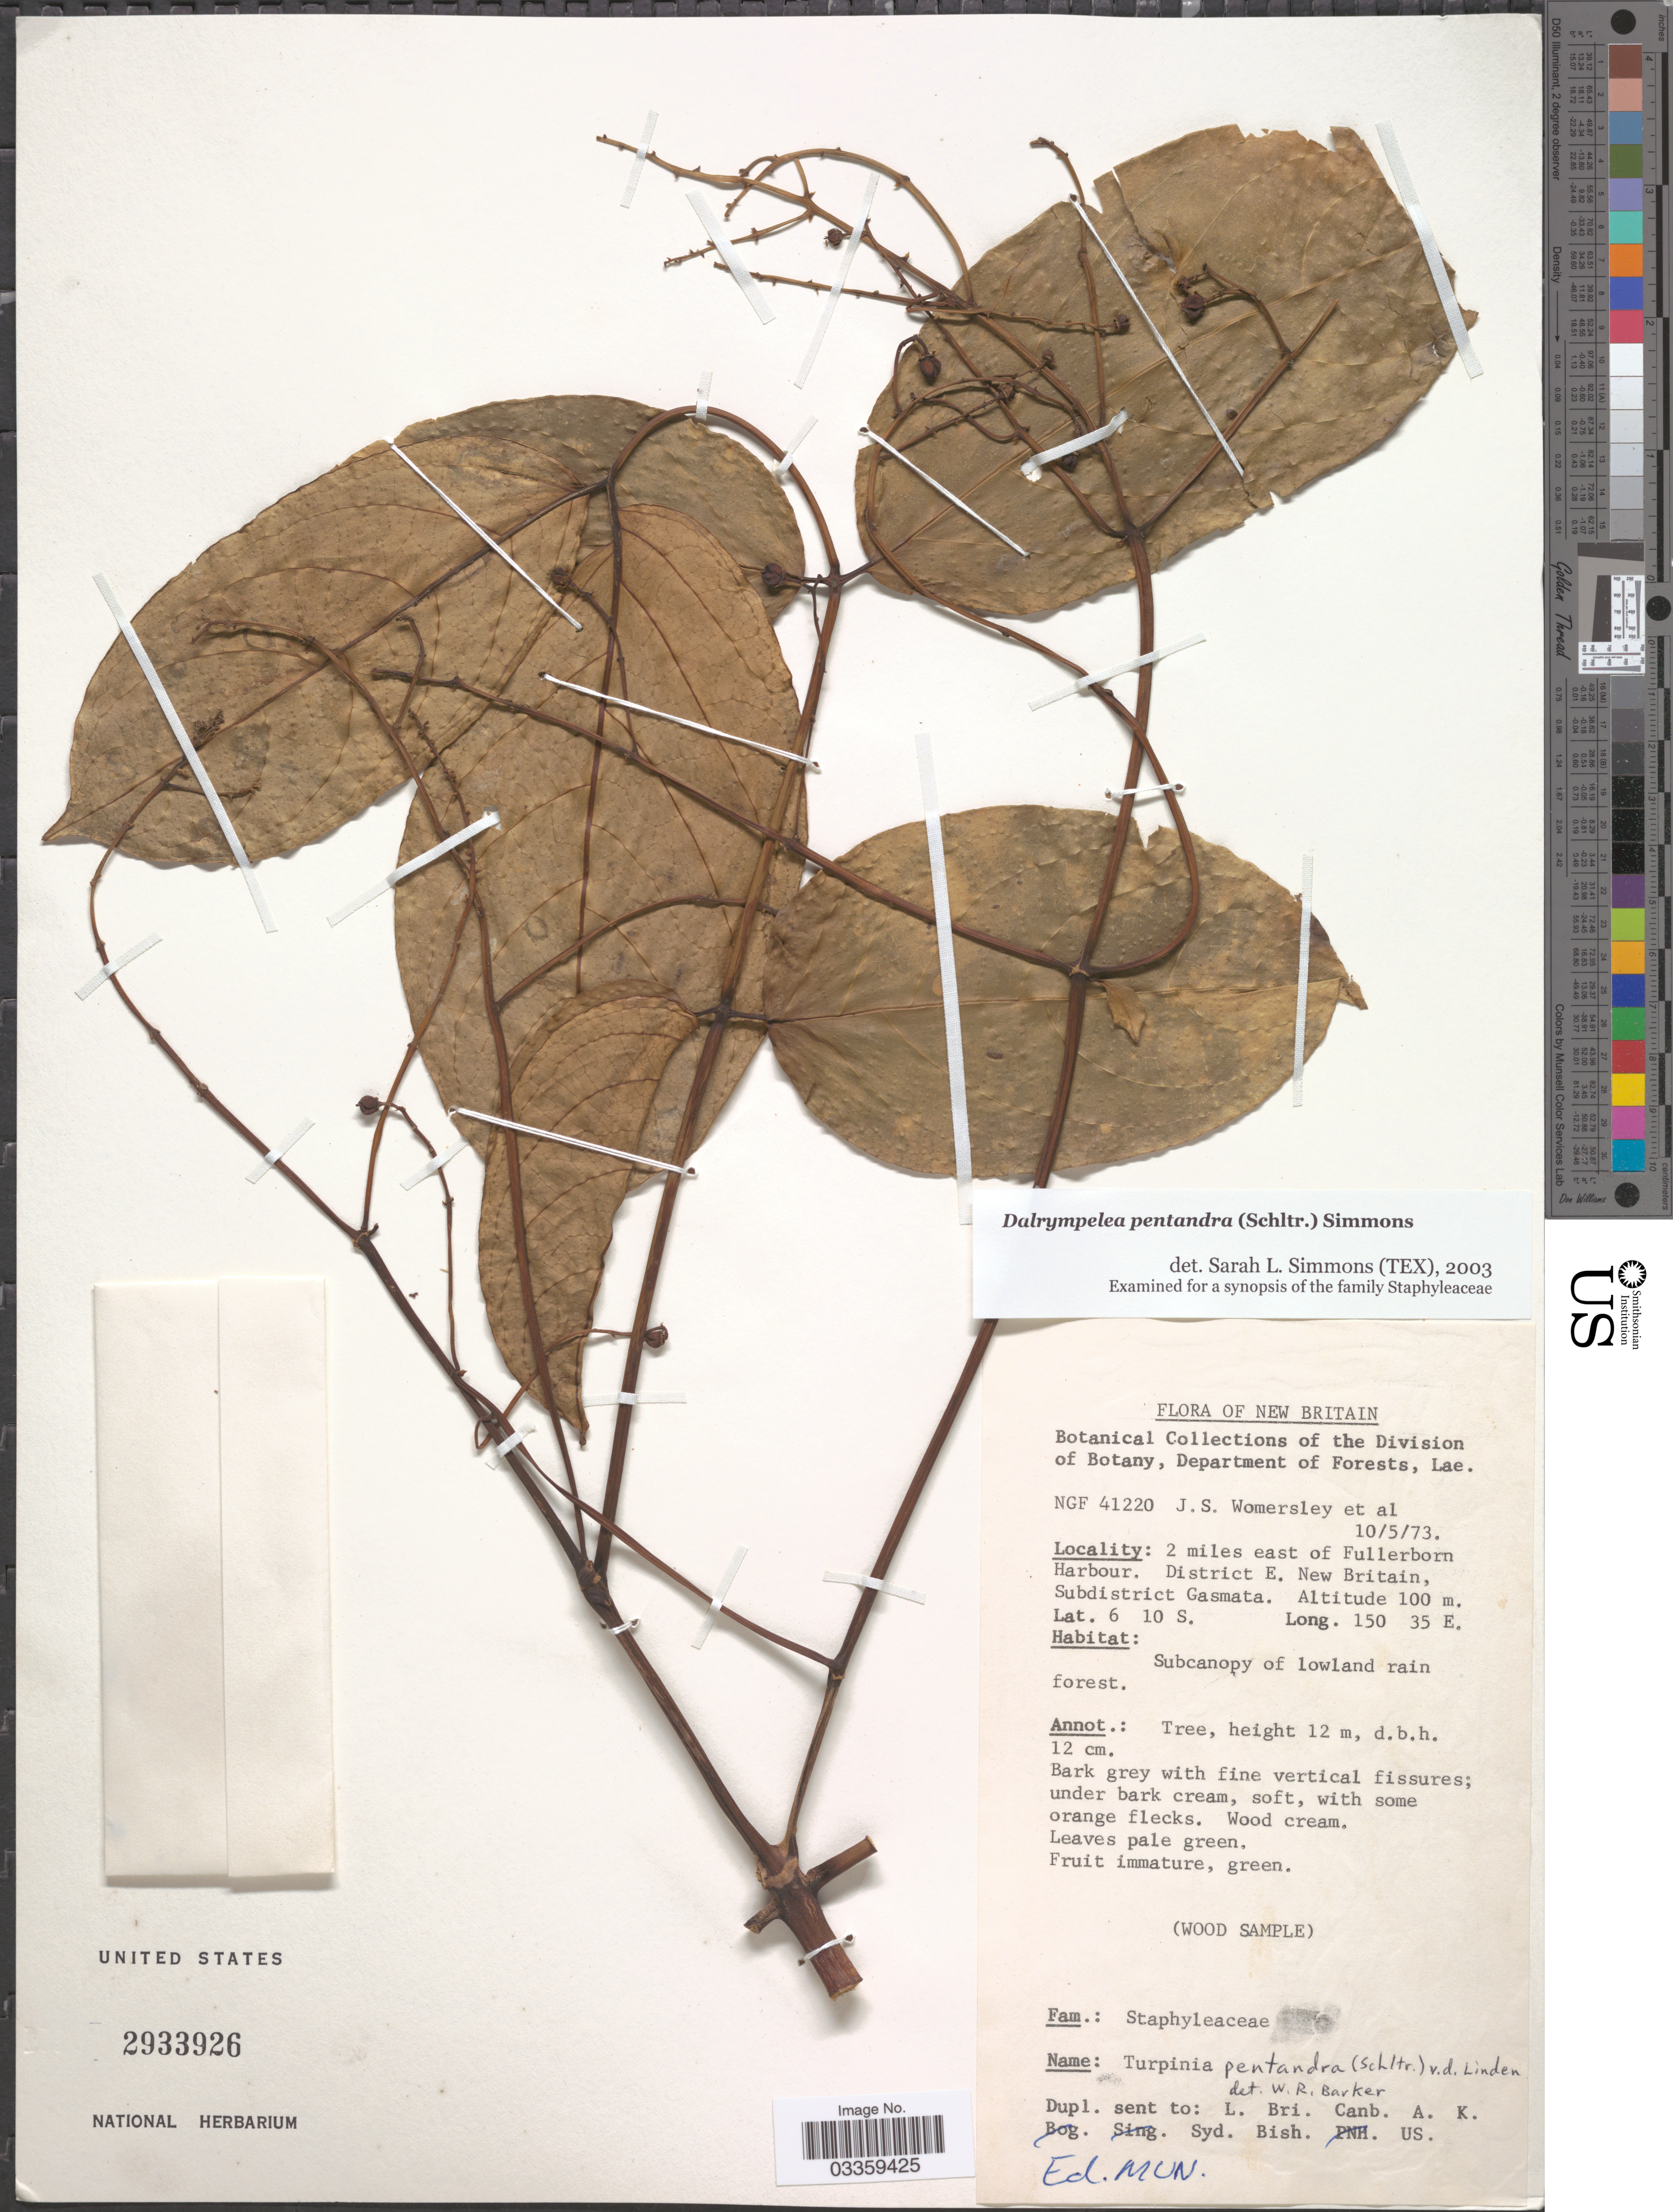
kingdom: Plantae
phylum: Tracheophyta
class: Magnoliopsida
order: Crossosomatales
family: Staphyleaceae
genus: Turpinia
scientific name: Turpinia pentandra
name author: (Schltr.) B.L. Linden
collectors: J. S. Womersley & et al.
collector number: NGF 41220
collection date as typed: Transcribed d/m/y: 10/5/73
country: Papua New Guinea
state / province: East New Britain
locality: New Britain. 2 miles east of Fullerborn Harbour. District E. New Britain, Subdistrict Gasmata.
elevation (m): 100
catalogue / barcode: US 2933926